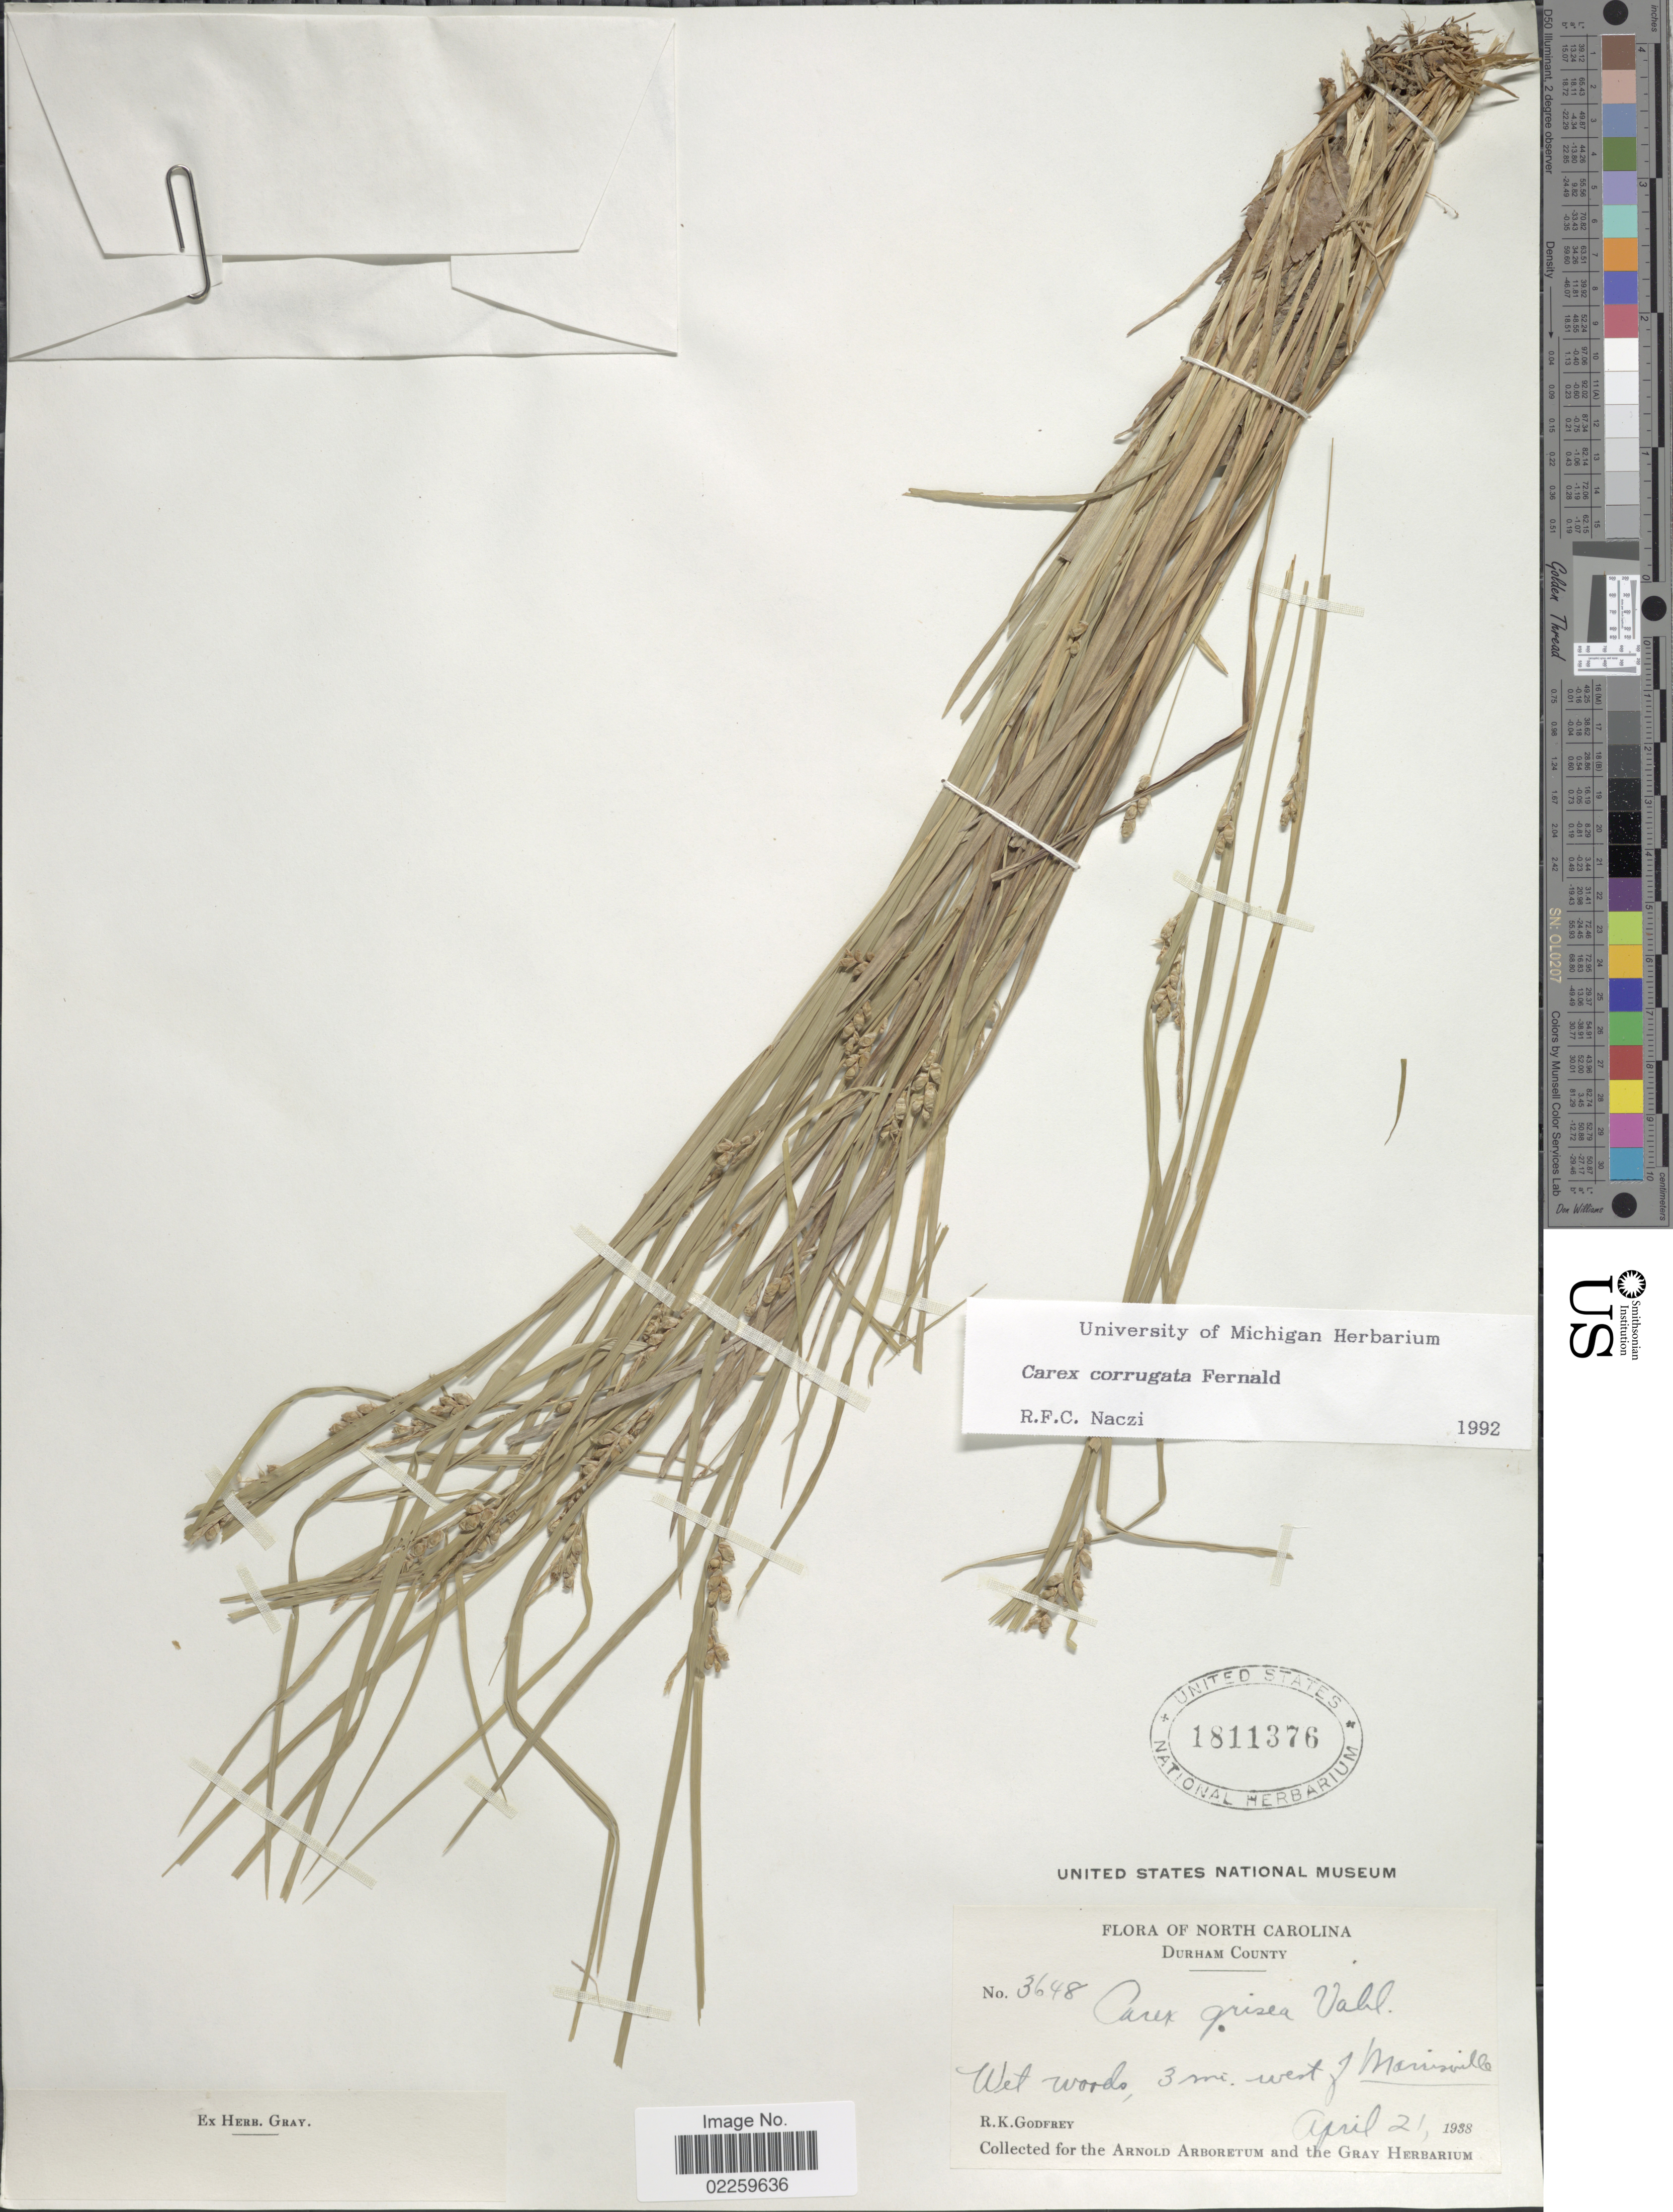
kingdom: Plantae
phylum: Tracheophyta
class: Liliopsida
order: Poales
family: Cyperaceae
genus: Carex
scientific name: Carex corrugata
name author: Fernald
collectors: R. K. Godfrey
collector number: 3648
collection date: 1938-04-21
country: United States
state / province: North Carolina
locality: Durham County, wet woods, 3 mi. west of Morrisville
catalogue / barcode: US 1811376